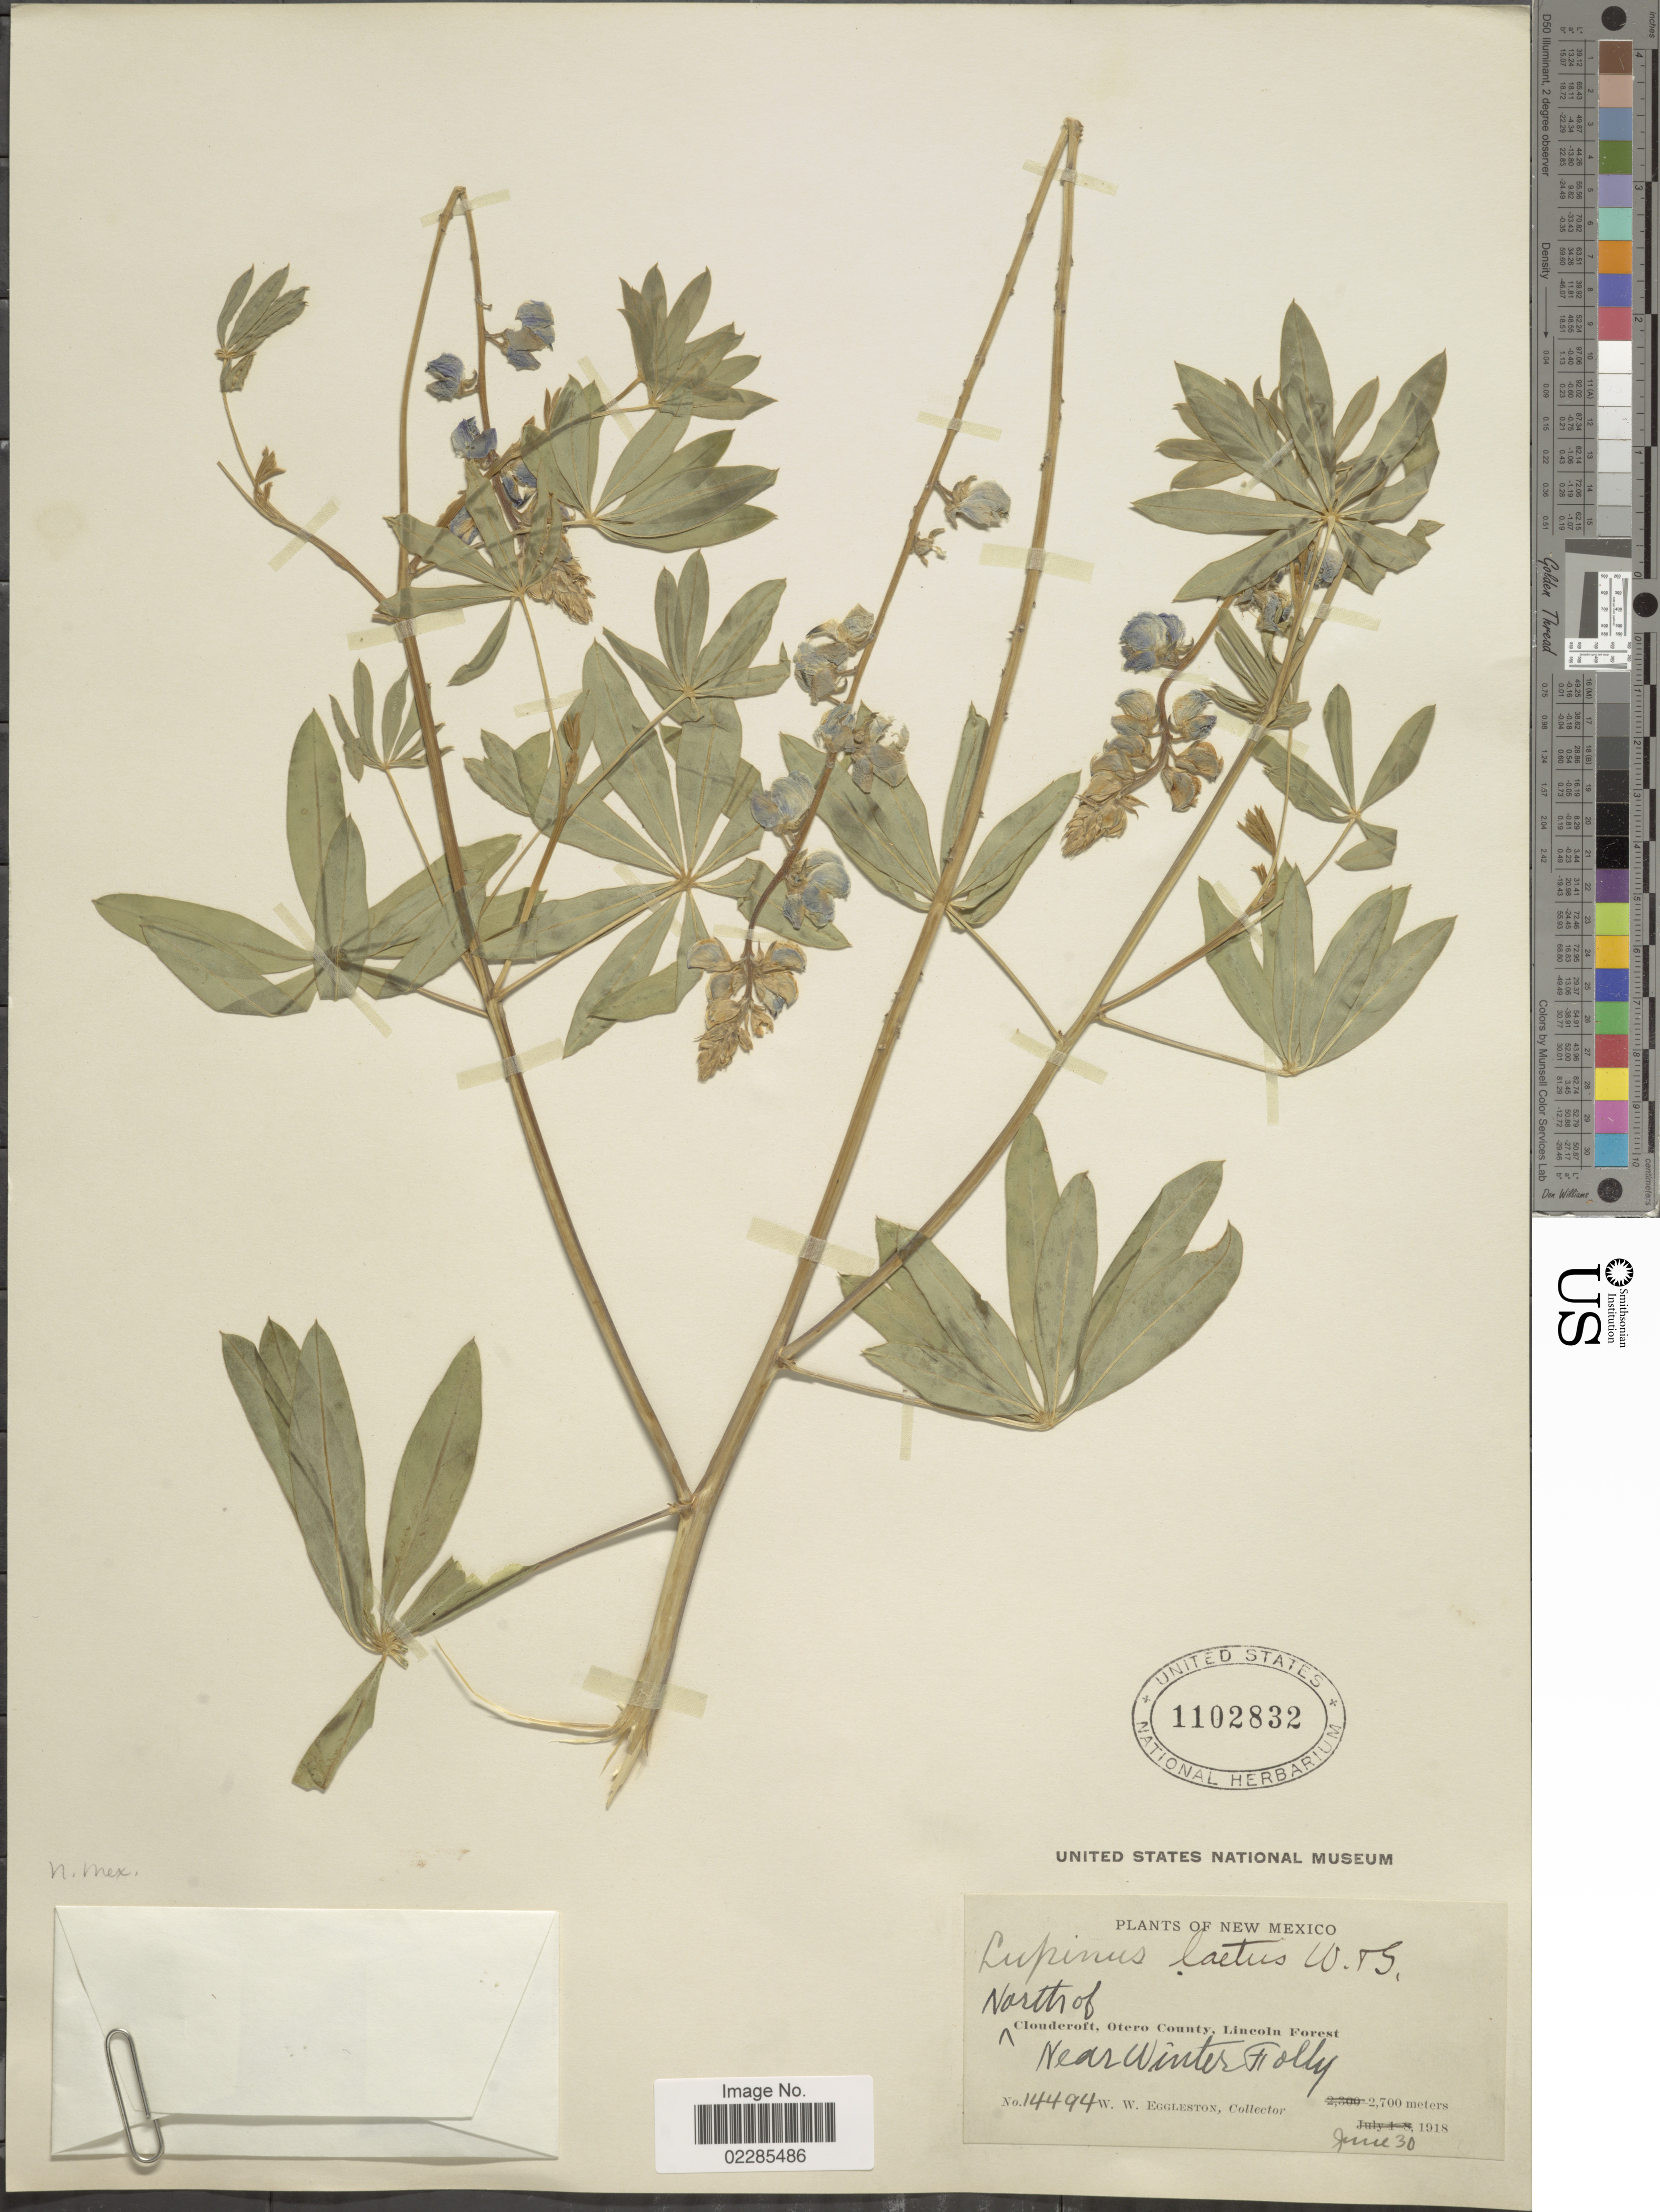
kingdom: Plantae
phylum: Tracheophyta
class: Magnoliopsida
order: Fabales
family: Fabaceae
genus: Lupinus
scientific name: Lupinus laetus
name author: Wooton & Standl.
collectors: W. W. Eggleston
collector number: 14494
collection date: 1918-06-30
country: United States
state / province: New Mexico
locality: North of Cloudcroft, Otero County, Lincoln Forest, Near Winter Hilly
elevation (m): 2700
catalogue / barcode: US 1102832